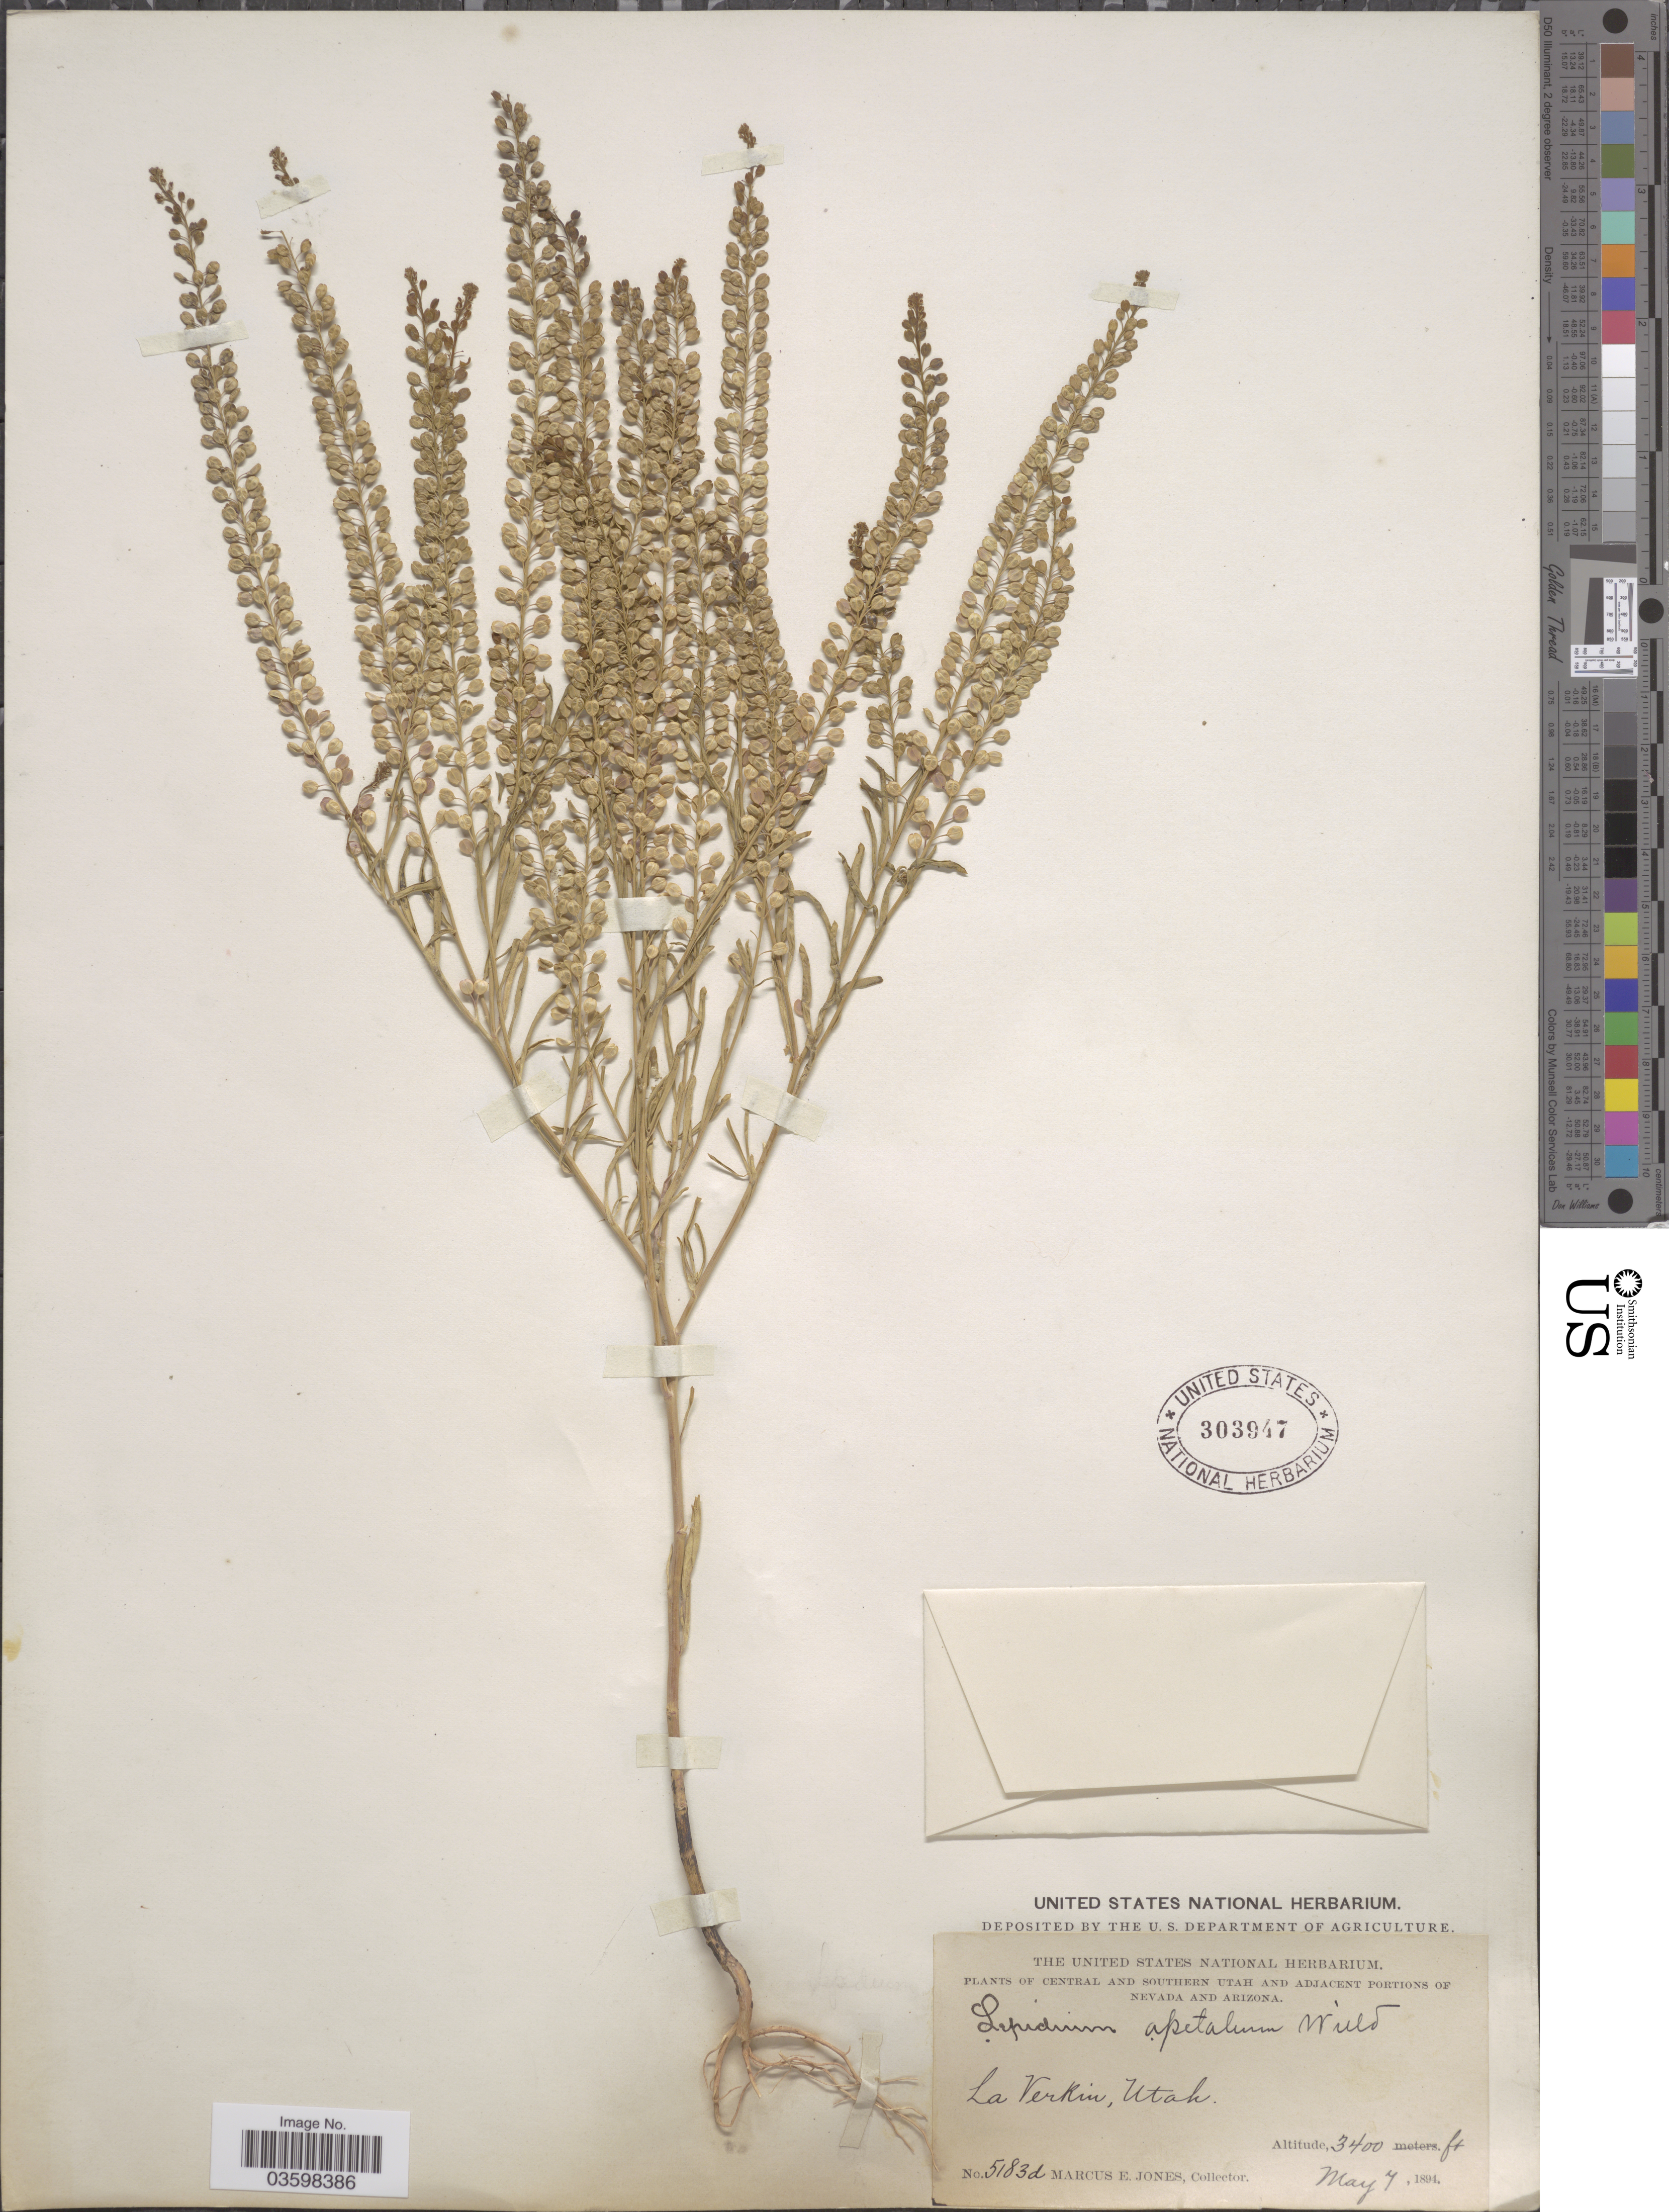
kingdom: Plantae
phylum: Tracheophyta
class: Magnoliopsida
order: Brassicales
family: Brassicaceae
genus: Lepidium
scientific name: Lepidium densiflorum var. ramosum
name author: (A. Nelson) Thell.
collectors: M. E. Jones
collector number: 5183d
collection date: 1894-05-07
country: United States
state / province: Utah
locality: Central and Southern Utah. La Verkin.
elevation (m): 1036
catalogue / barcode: US 303947